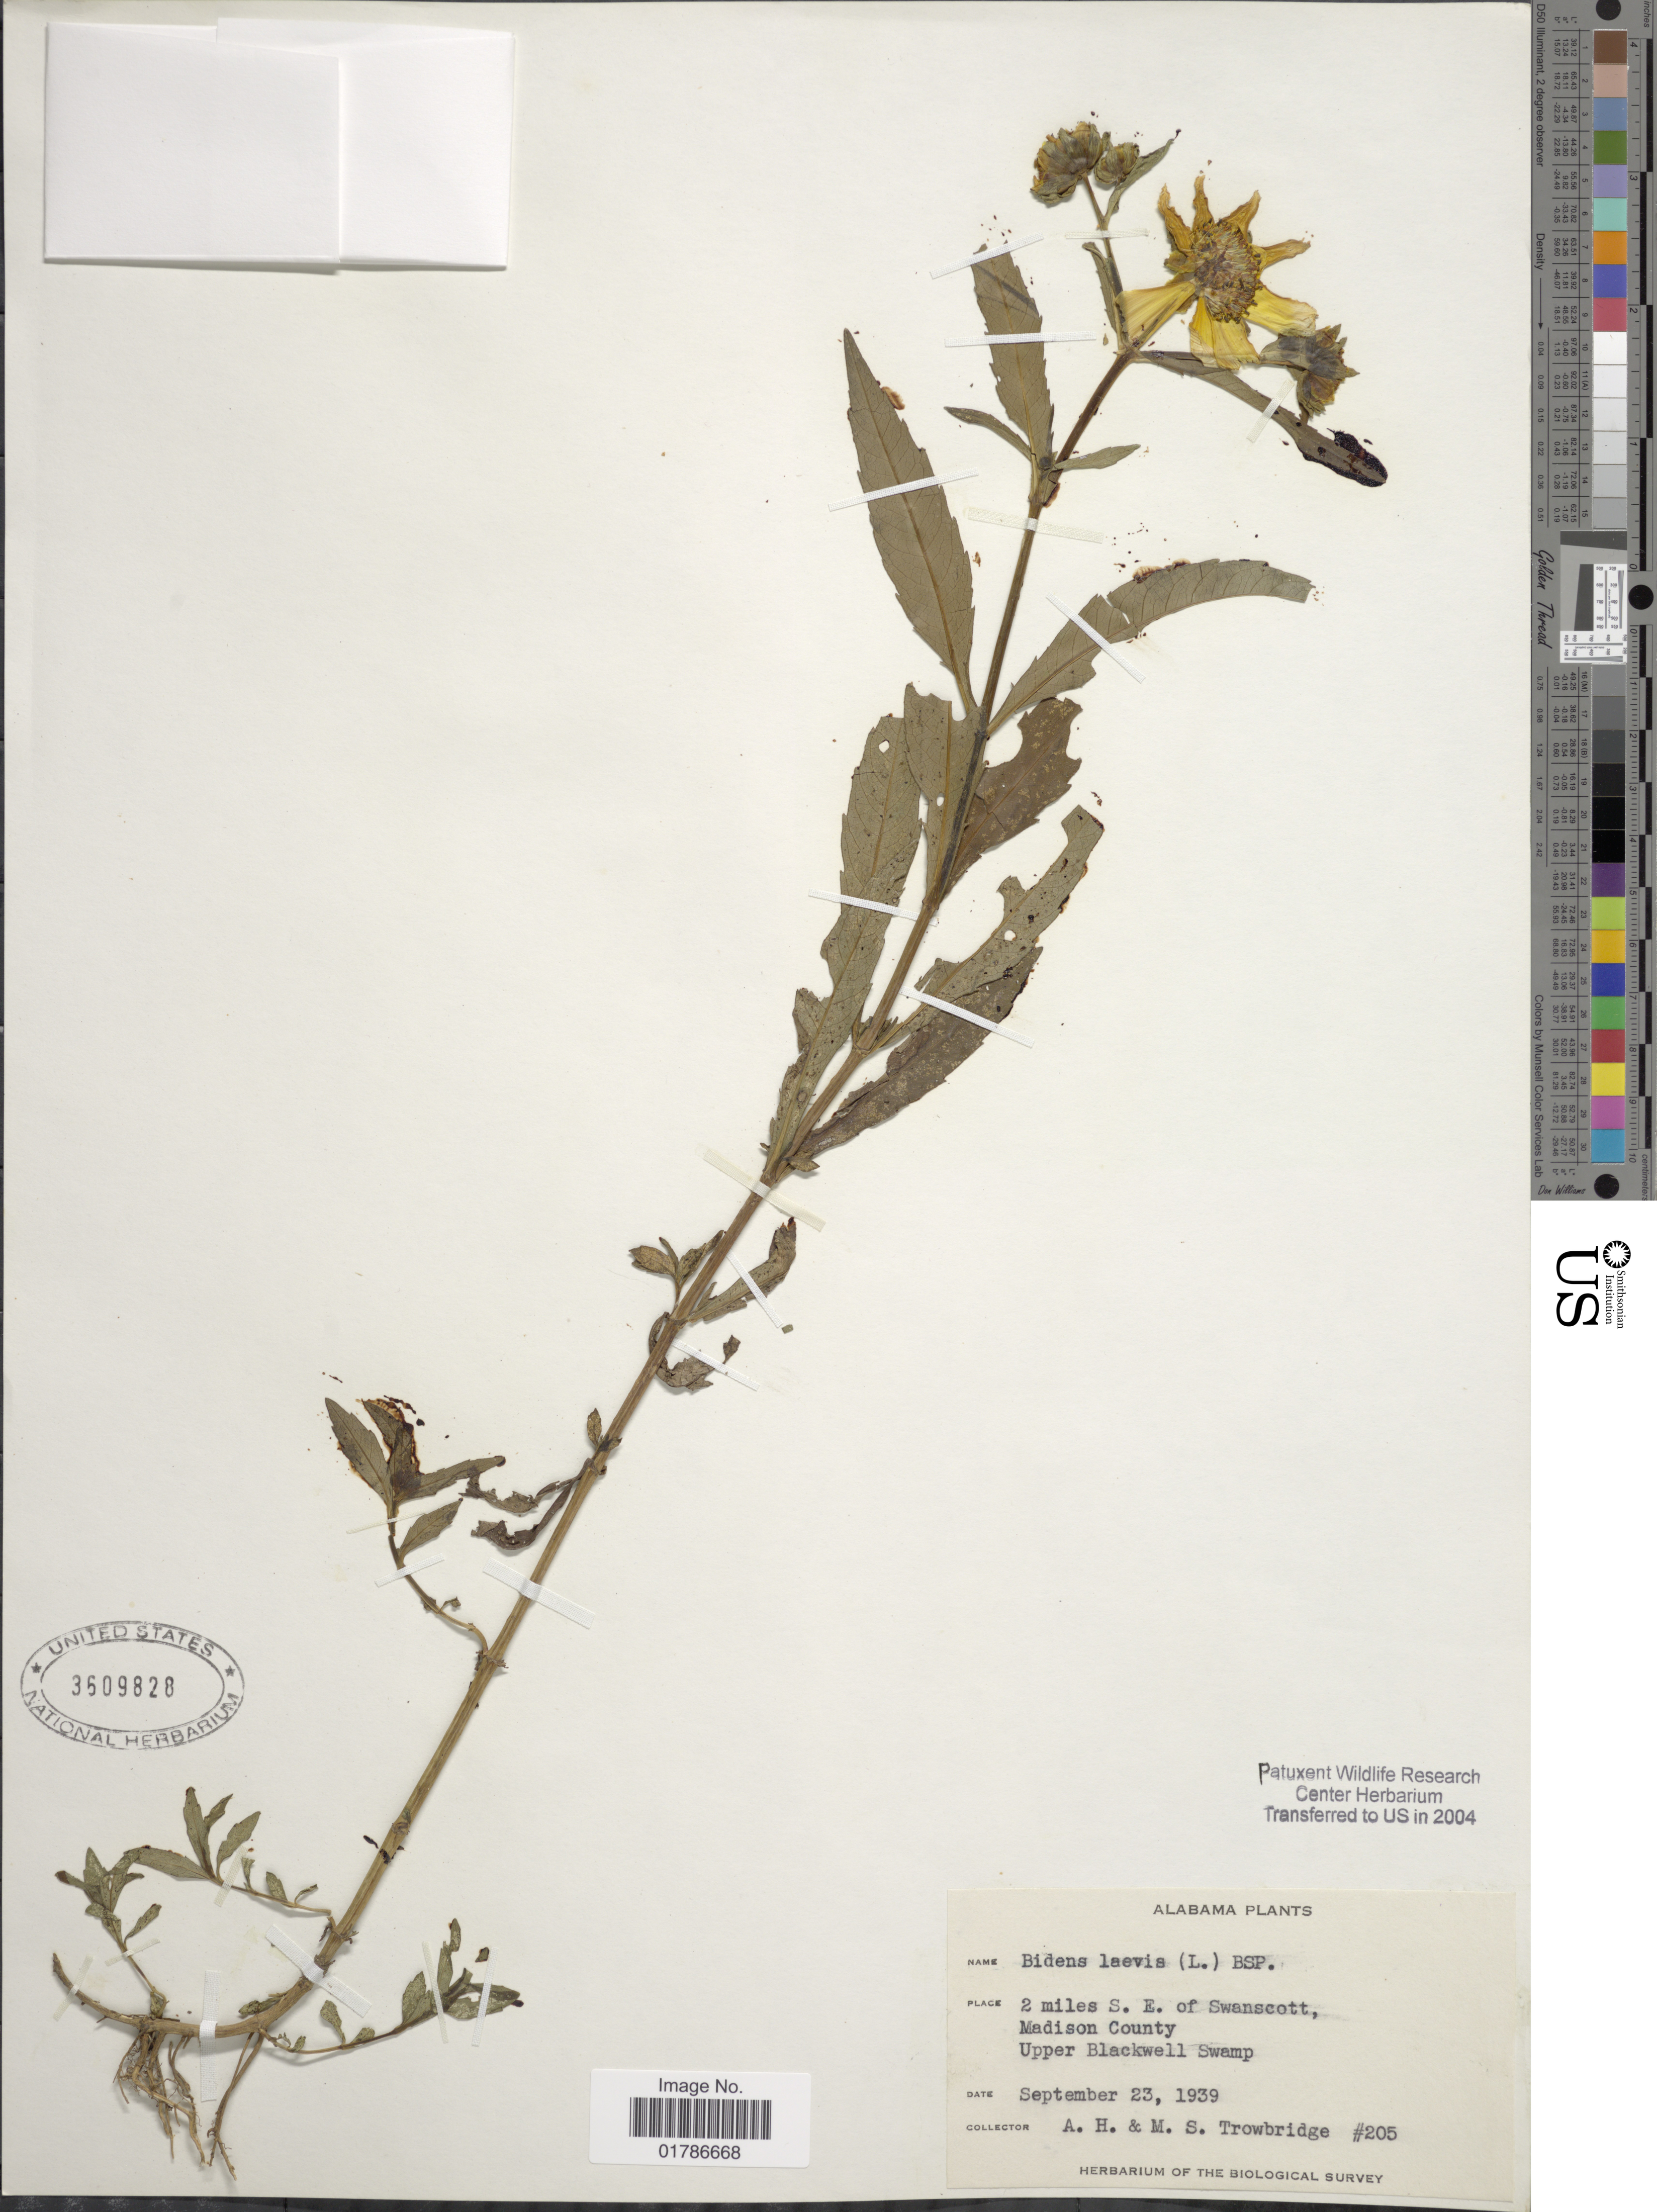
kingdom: Plantae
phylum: Tracheophyta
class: Magnoliopsida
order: Asterales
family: Asteraceae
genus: Bidens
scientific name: Bidens laevis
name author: (L.) Britton, Stearns & Poggenb.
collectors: A. H. Trowbridge & M. Trowbridge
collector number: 205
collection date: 1939-09-23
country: United States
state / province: Alabama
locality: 2 miles S. E. of Swanscott, Madison County, Upper Blackwell Swamp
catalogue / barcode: US 3509828